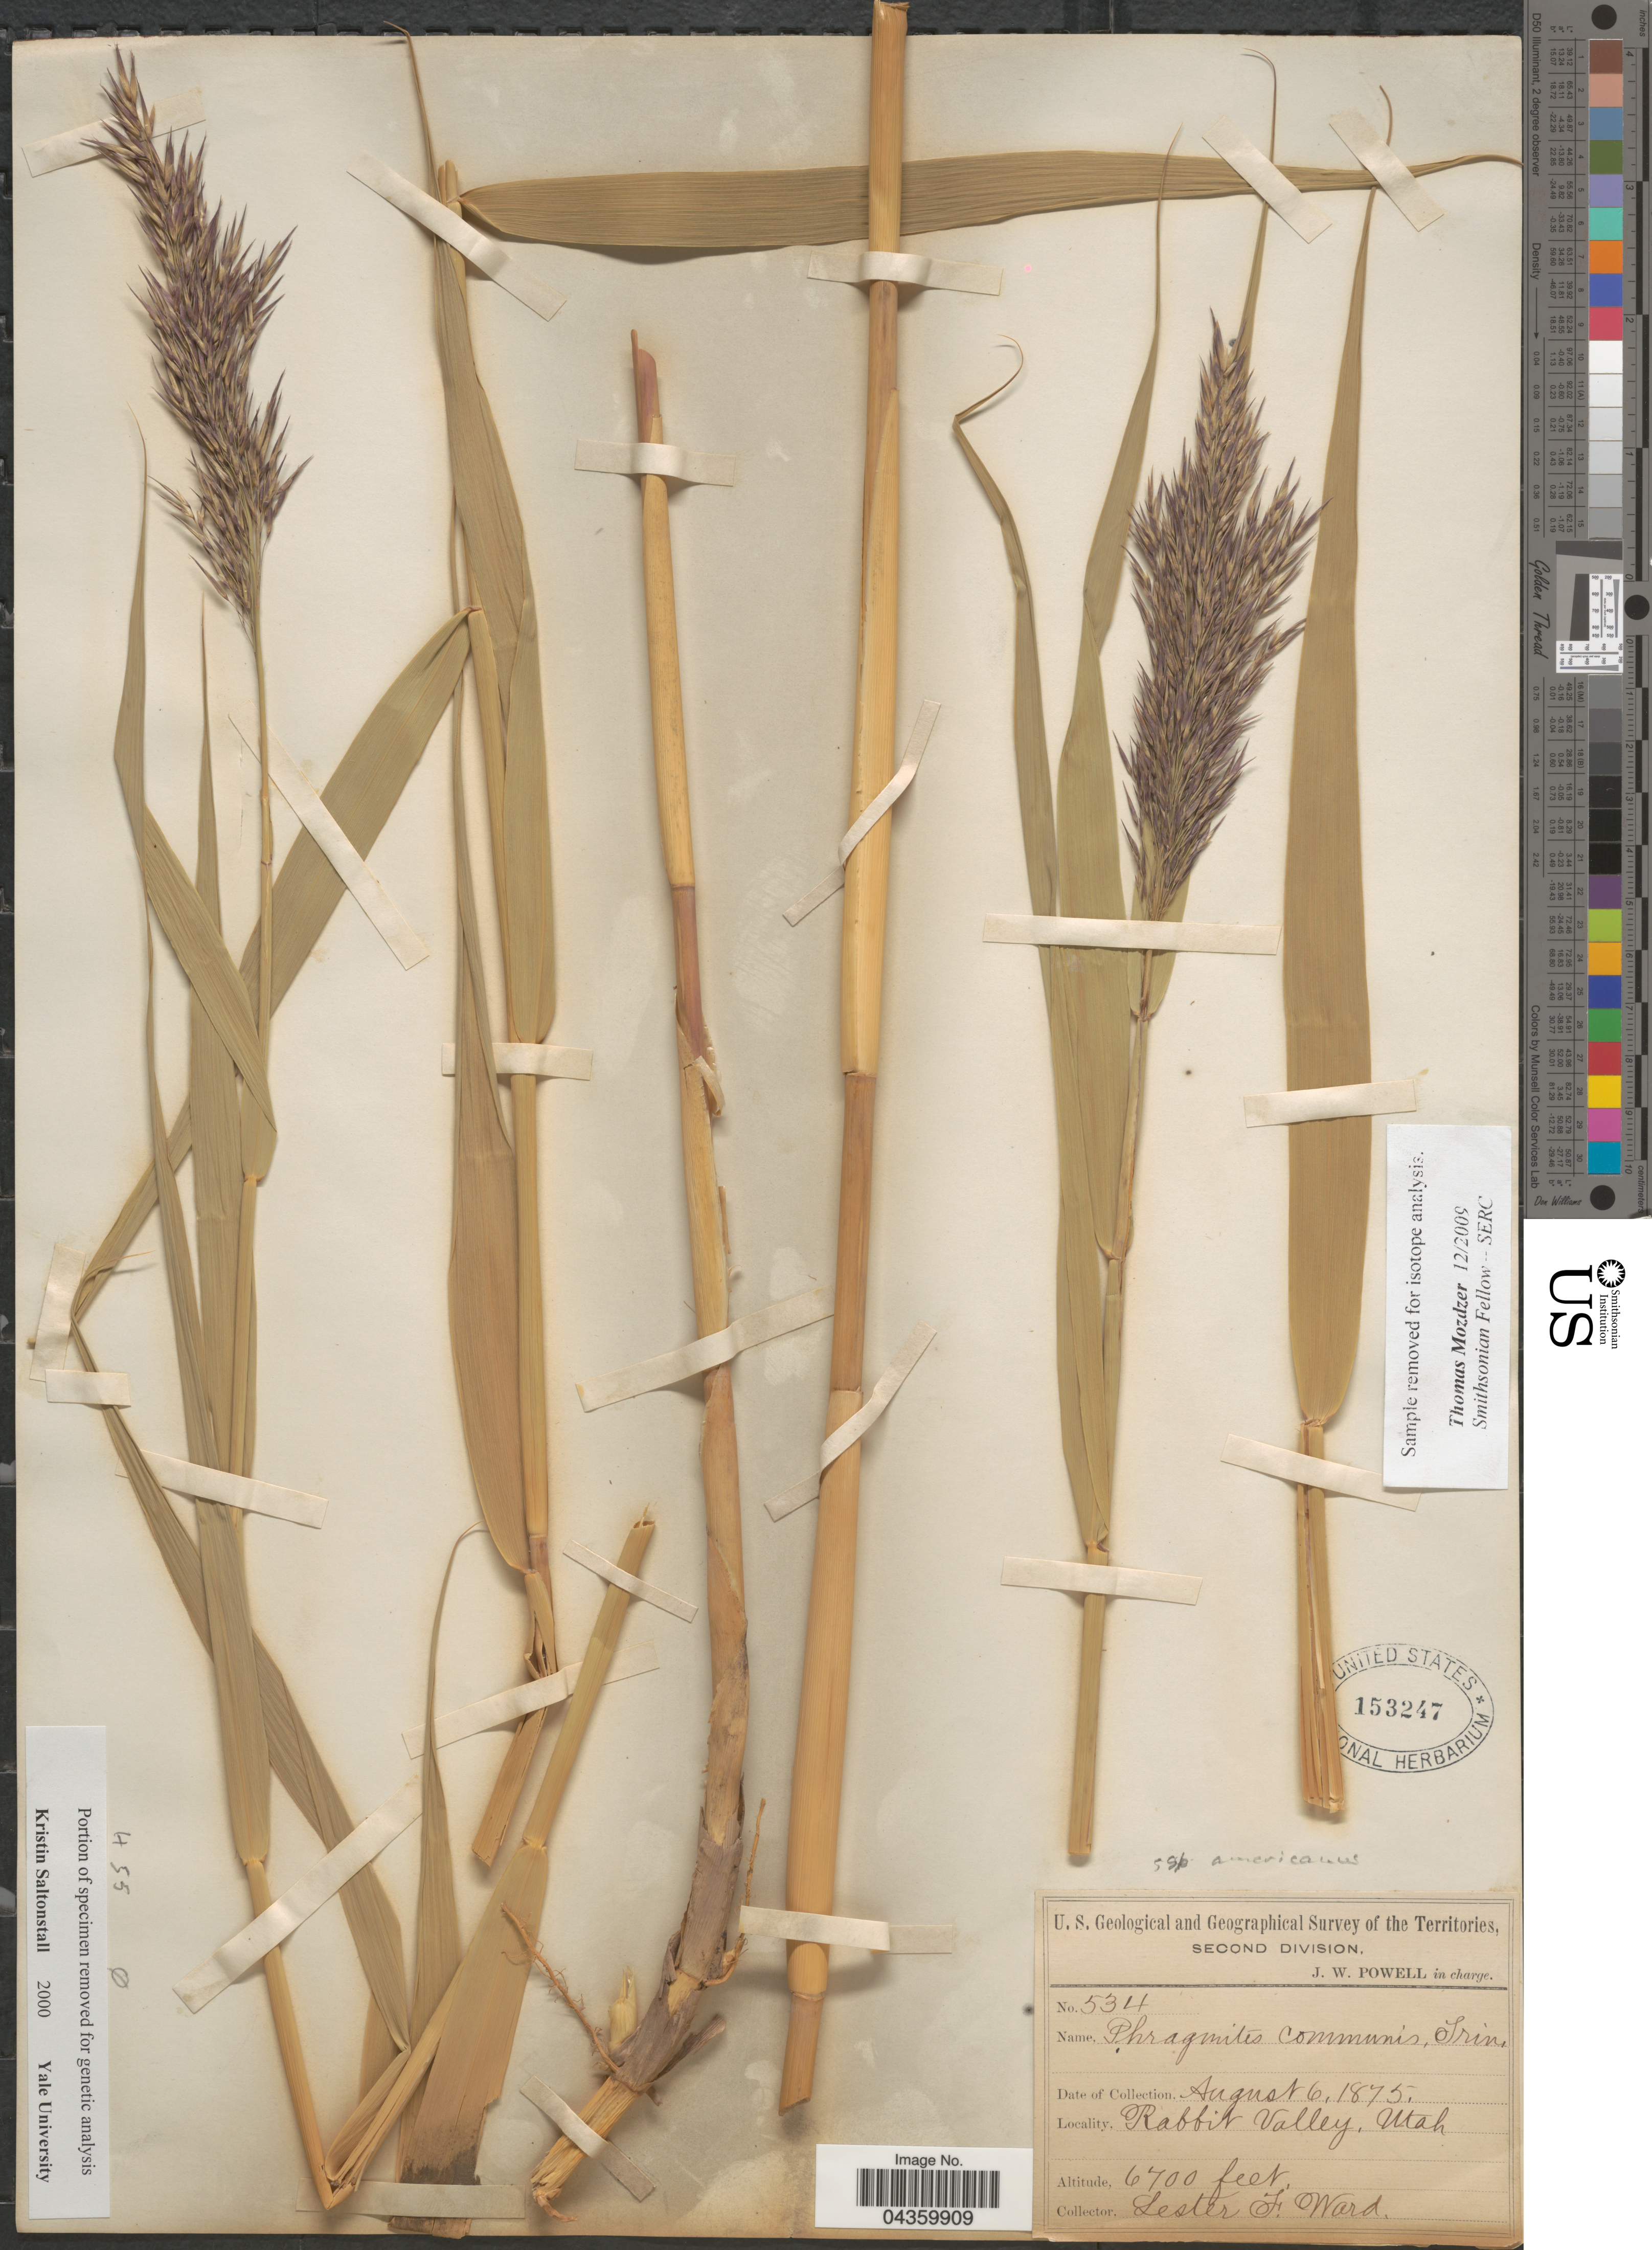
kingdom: Plantae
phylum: Tracheophyta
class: Liliopsida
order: Poales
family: Poaceae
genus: Phragmites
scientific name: Phragmites australis subsp. americanus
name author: Saltonstall & et al.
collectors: L. F. Ward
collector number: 534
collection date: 1875-08-06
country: United States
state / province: Utah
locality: U.S. Geological and Geographical Survey of the Territories, Second Division. Rabbit Valley.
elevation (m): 2042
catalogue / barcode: US 153247